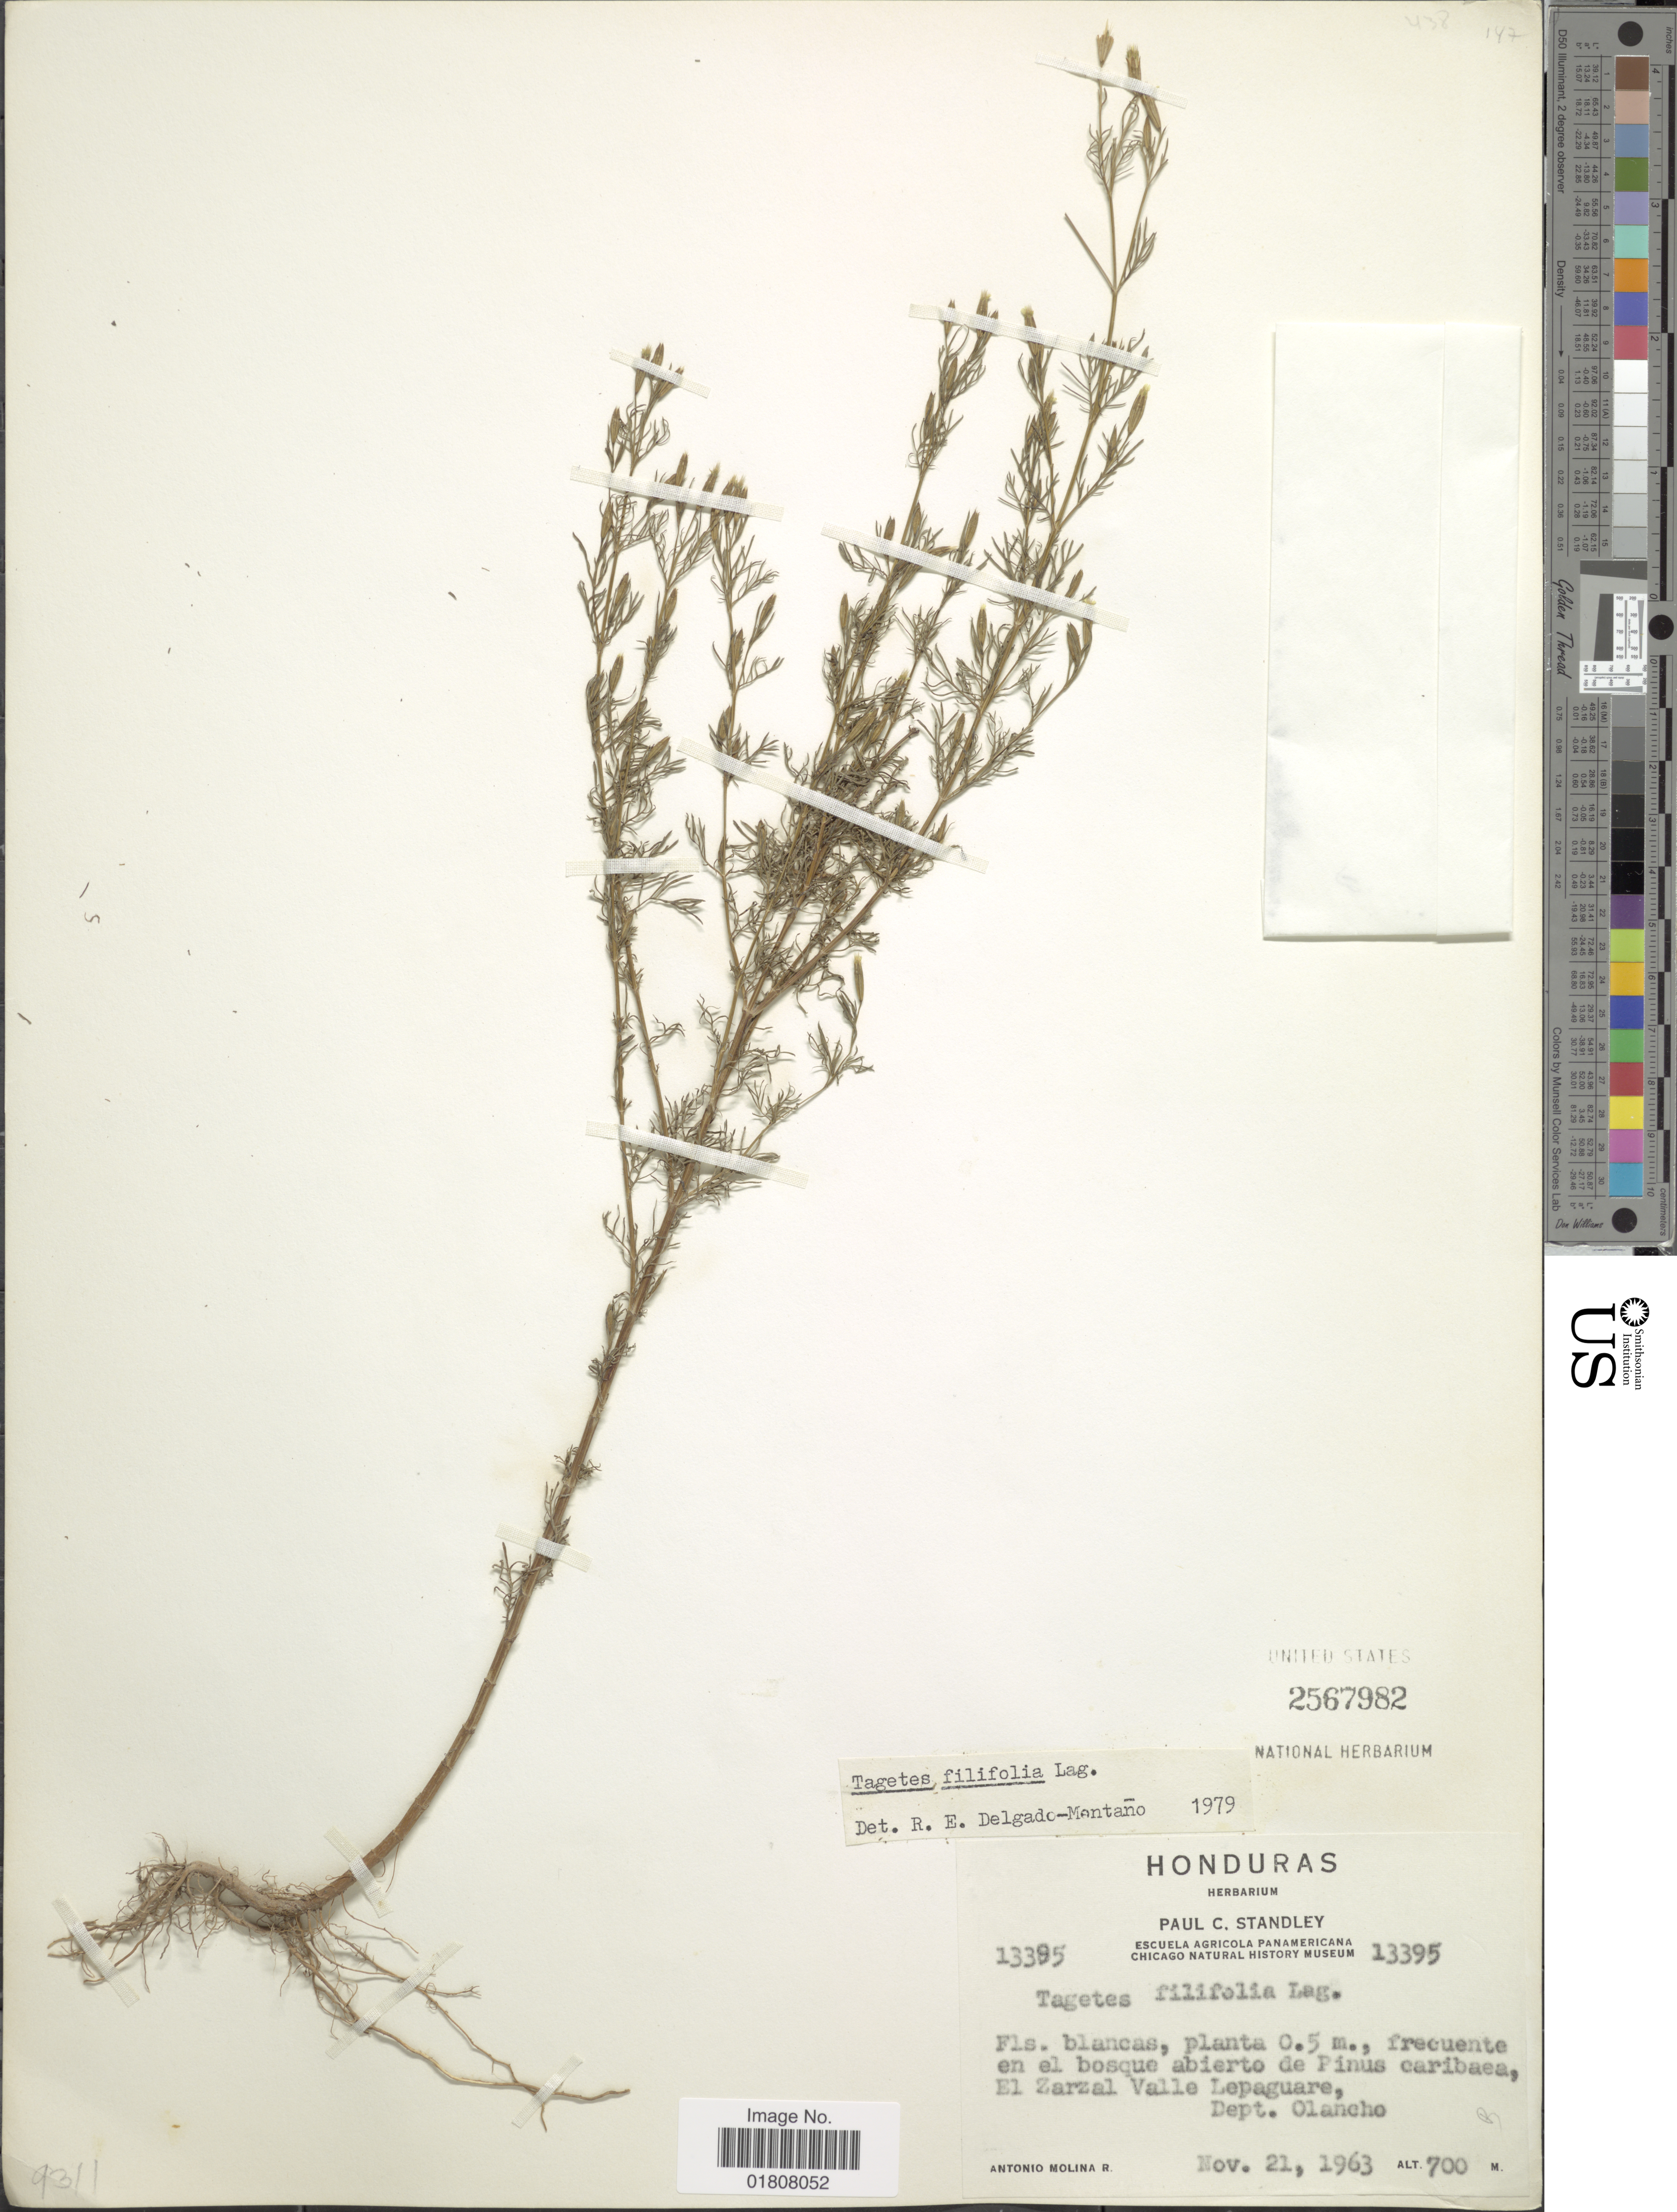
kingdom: Plantae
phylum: Tracheophyta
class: Magnoliopsida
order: Asterales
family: Asteraceae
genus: Tagetes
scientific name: Tagetes filifolia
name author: Lag.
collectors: A. Molina R.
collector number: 13395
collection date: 1963-11-21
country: Honduras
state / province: Olancho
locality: En el bosque abierto de Pinus caribaea, El Zarzal Valle Lepaguare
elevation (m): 700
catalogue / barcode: US 2567982